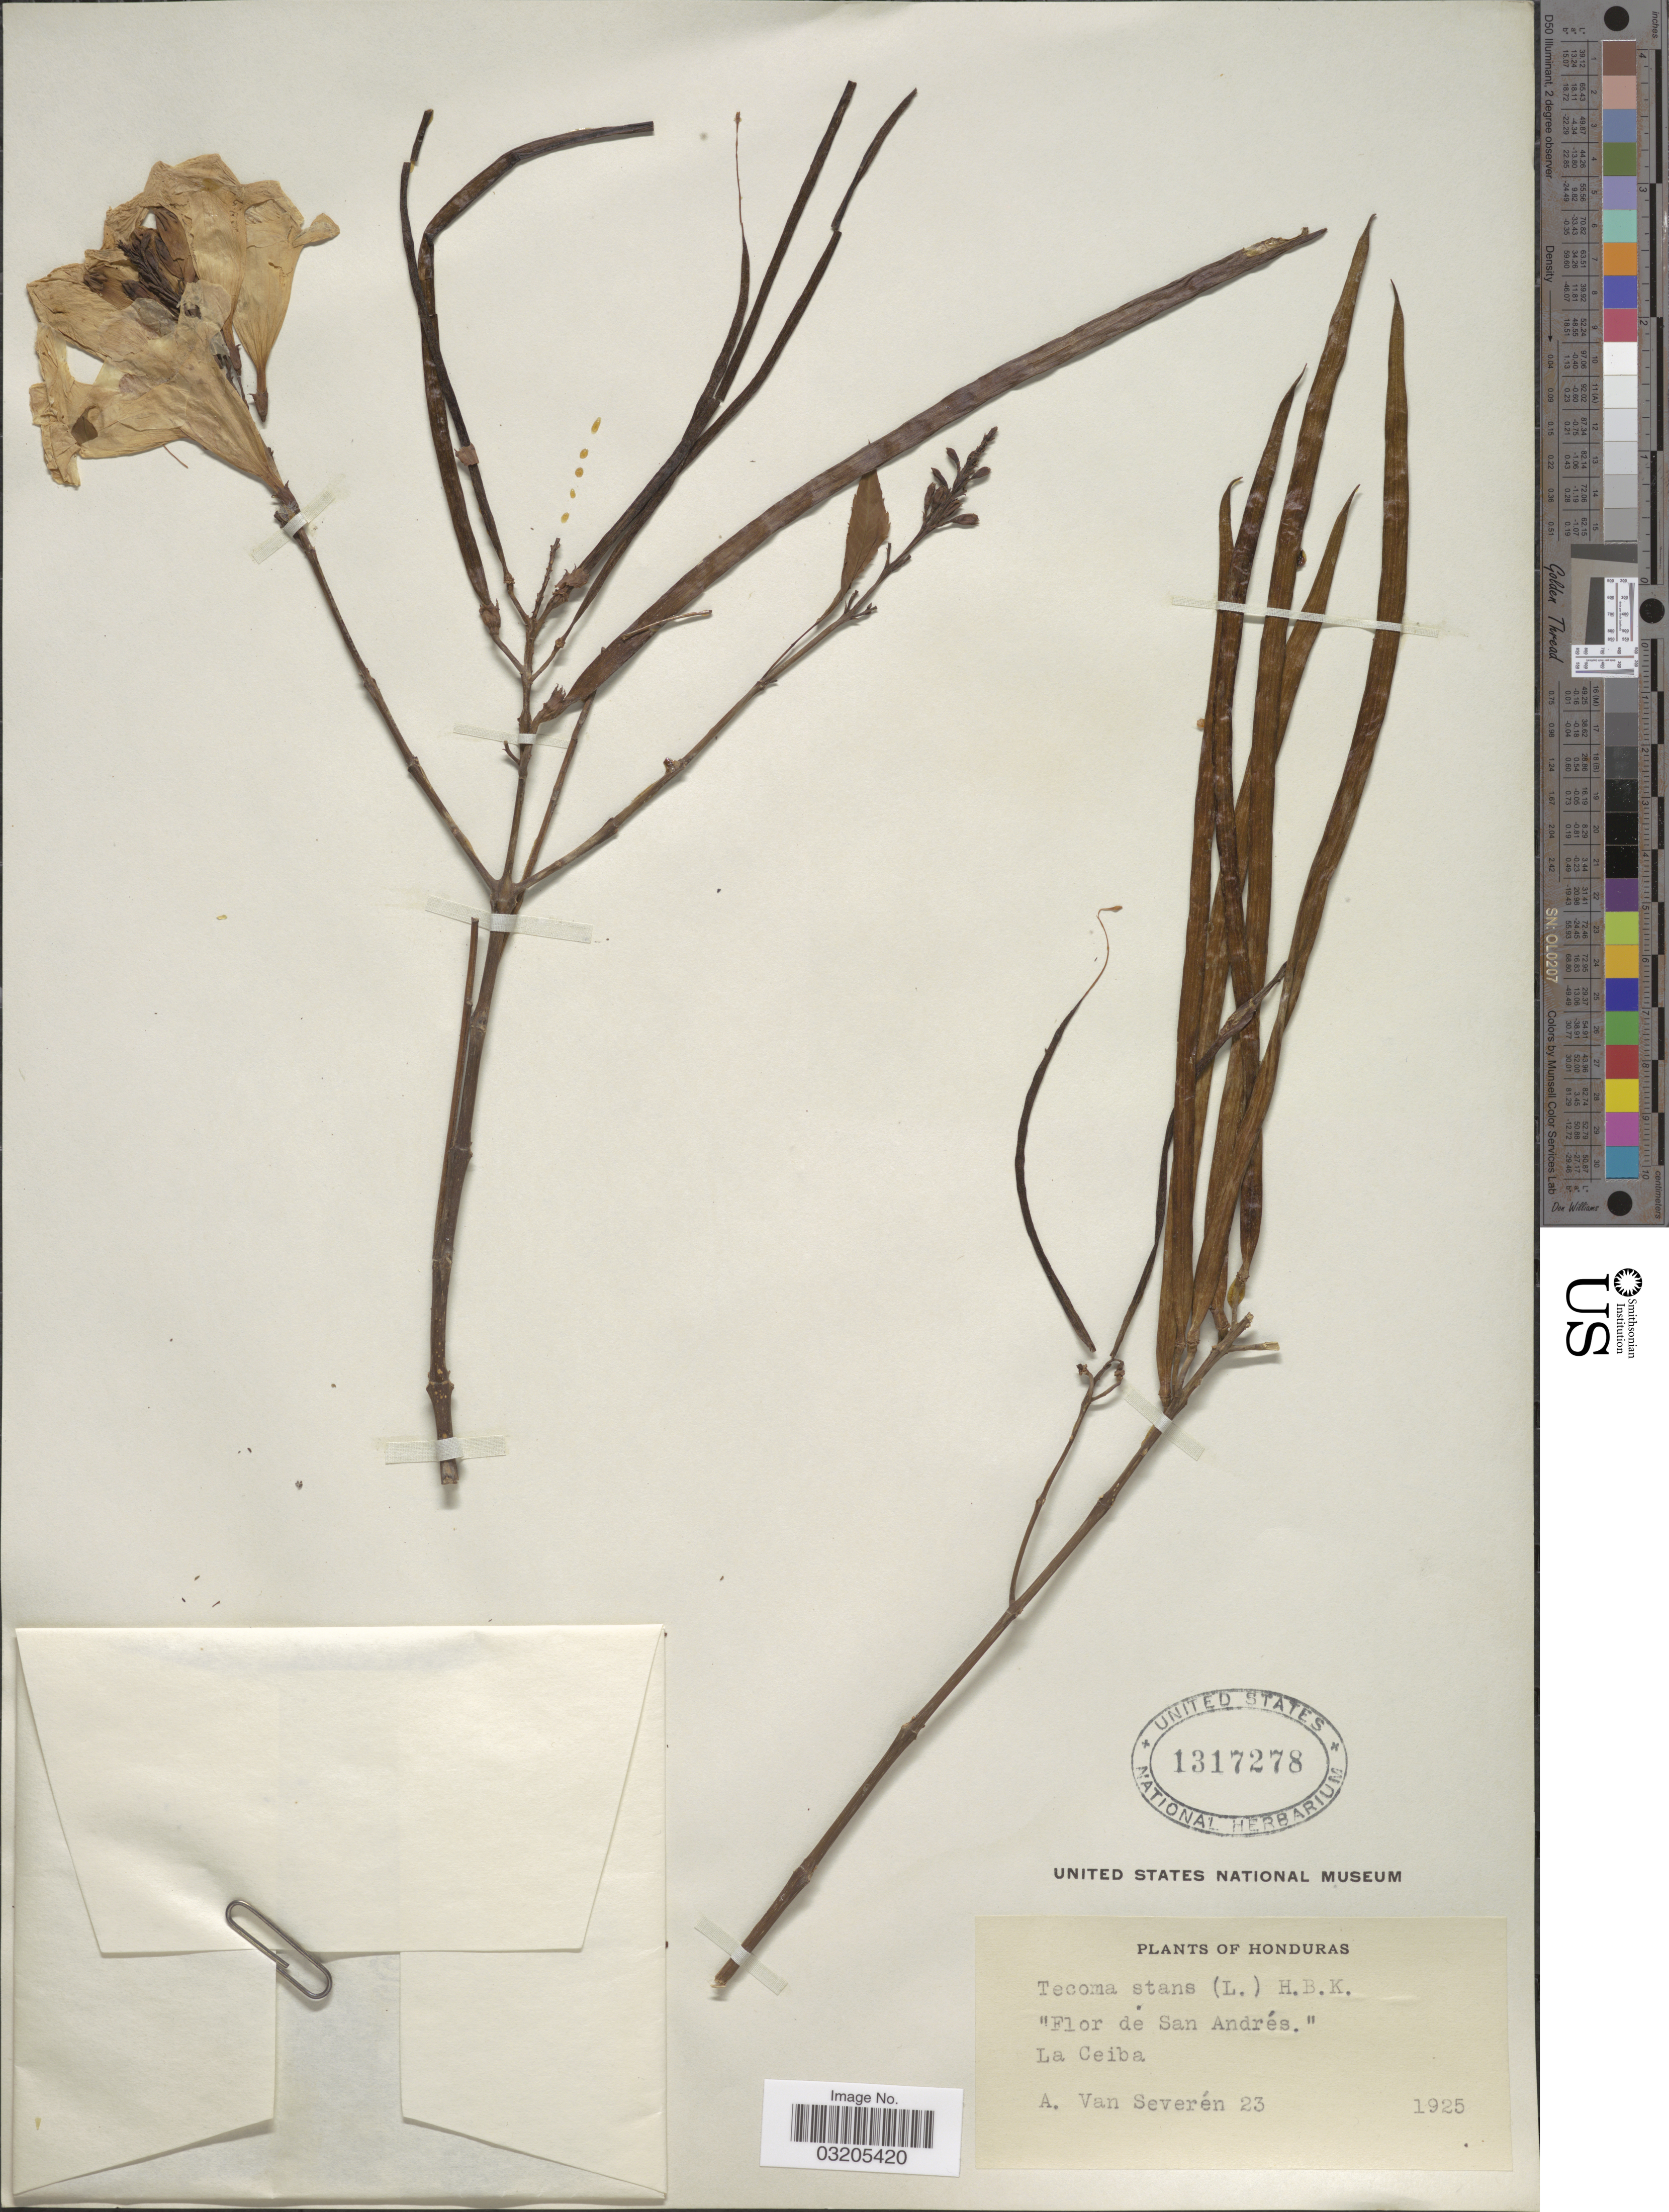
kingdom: Plantae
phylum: Tracheophyta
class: Magnoliopsida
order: Lamiales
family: Bignoniaceae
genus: Tecoma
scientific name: Tecoma stans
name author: (L.) Juss. ex Kunth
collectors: A. Van Severen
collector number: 23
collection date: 1925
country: Honduras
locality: La Ceiba.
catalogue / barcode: US 1317278